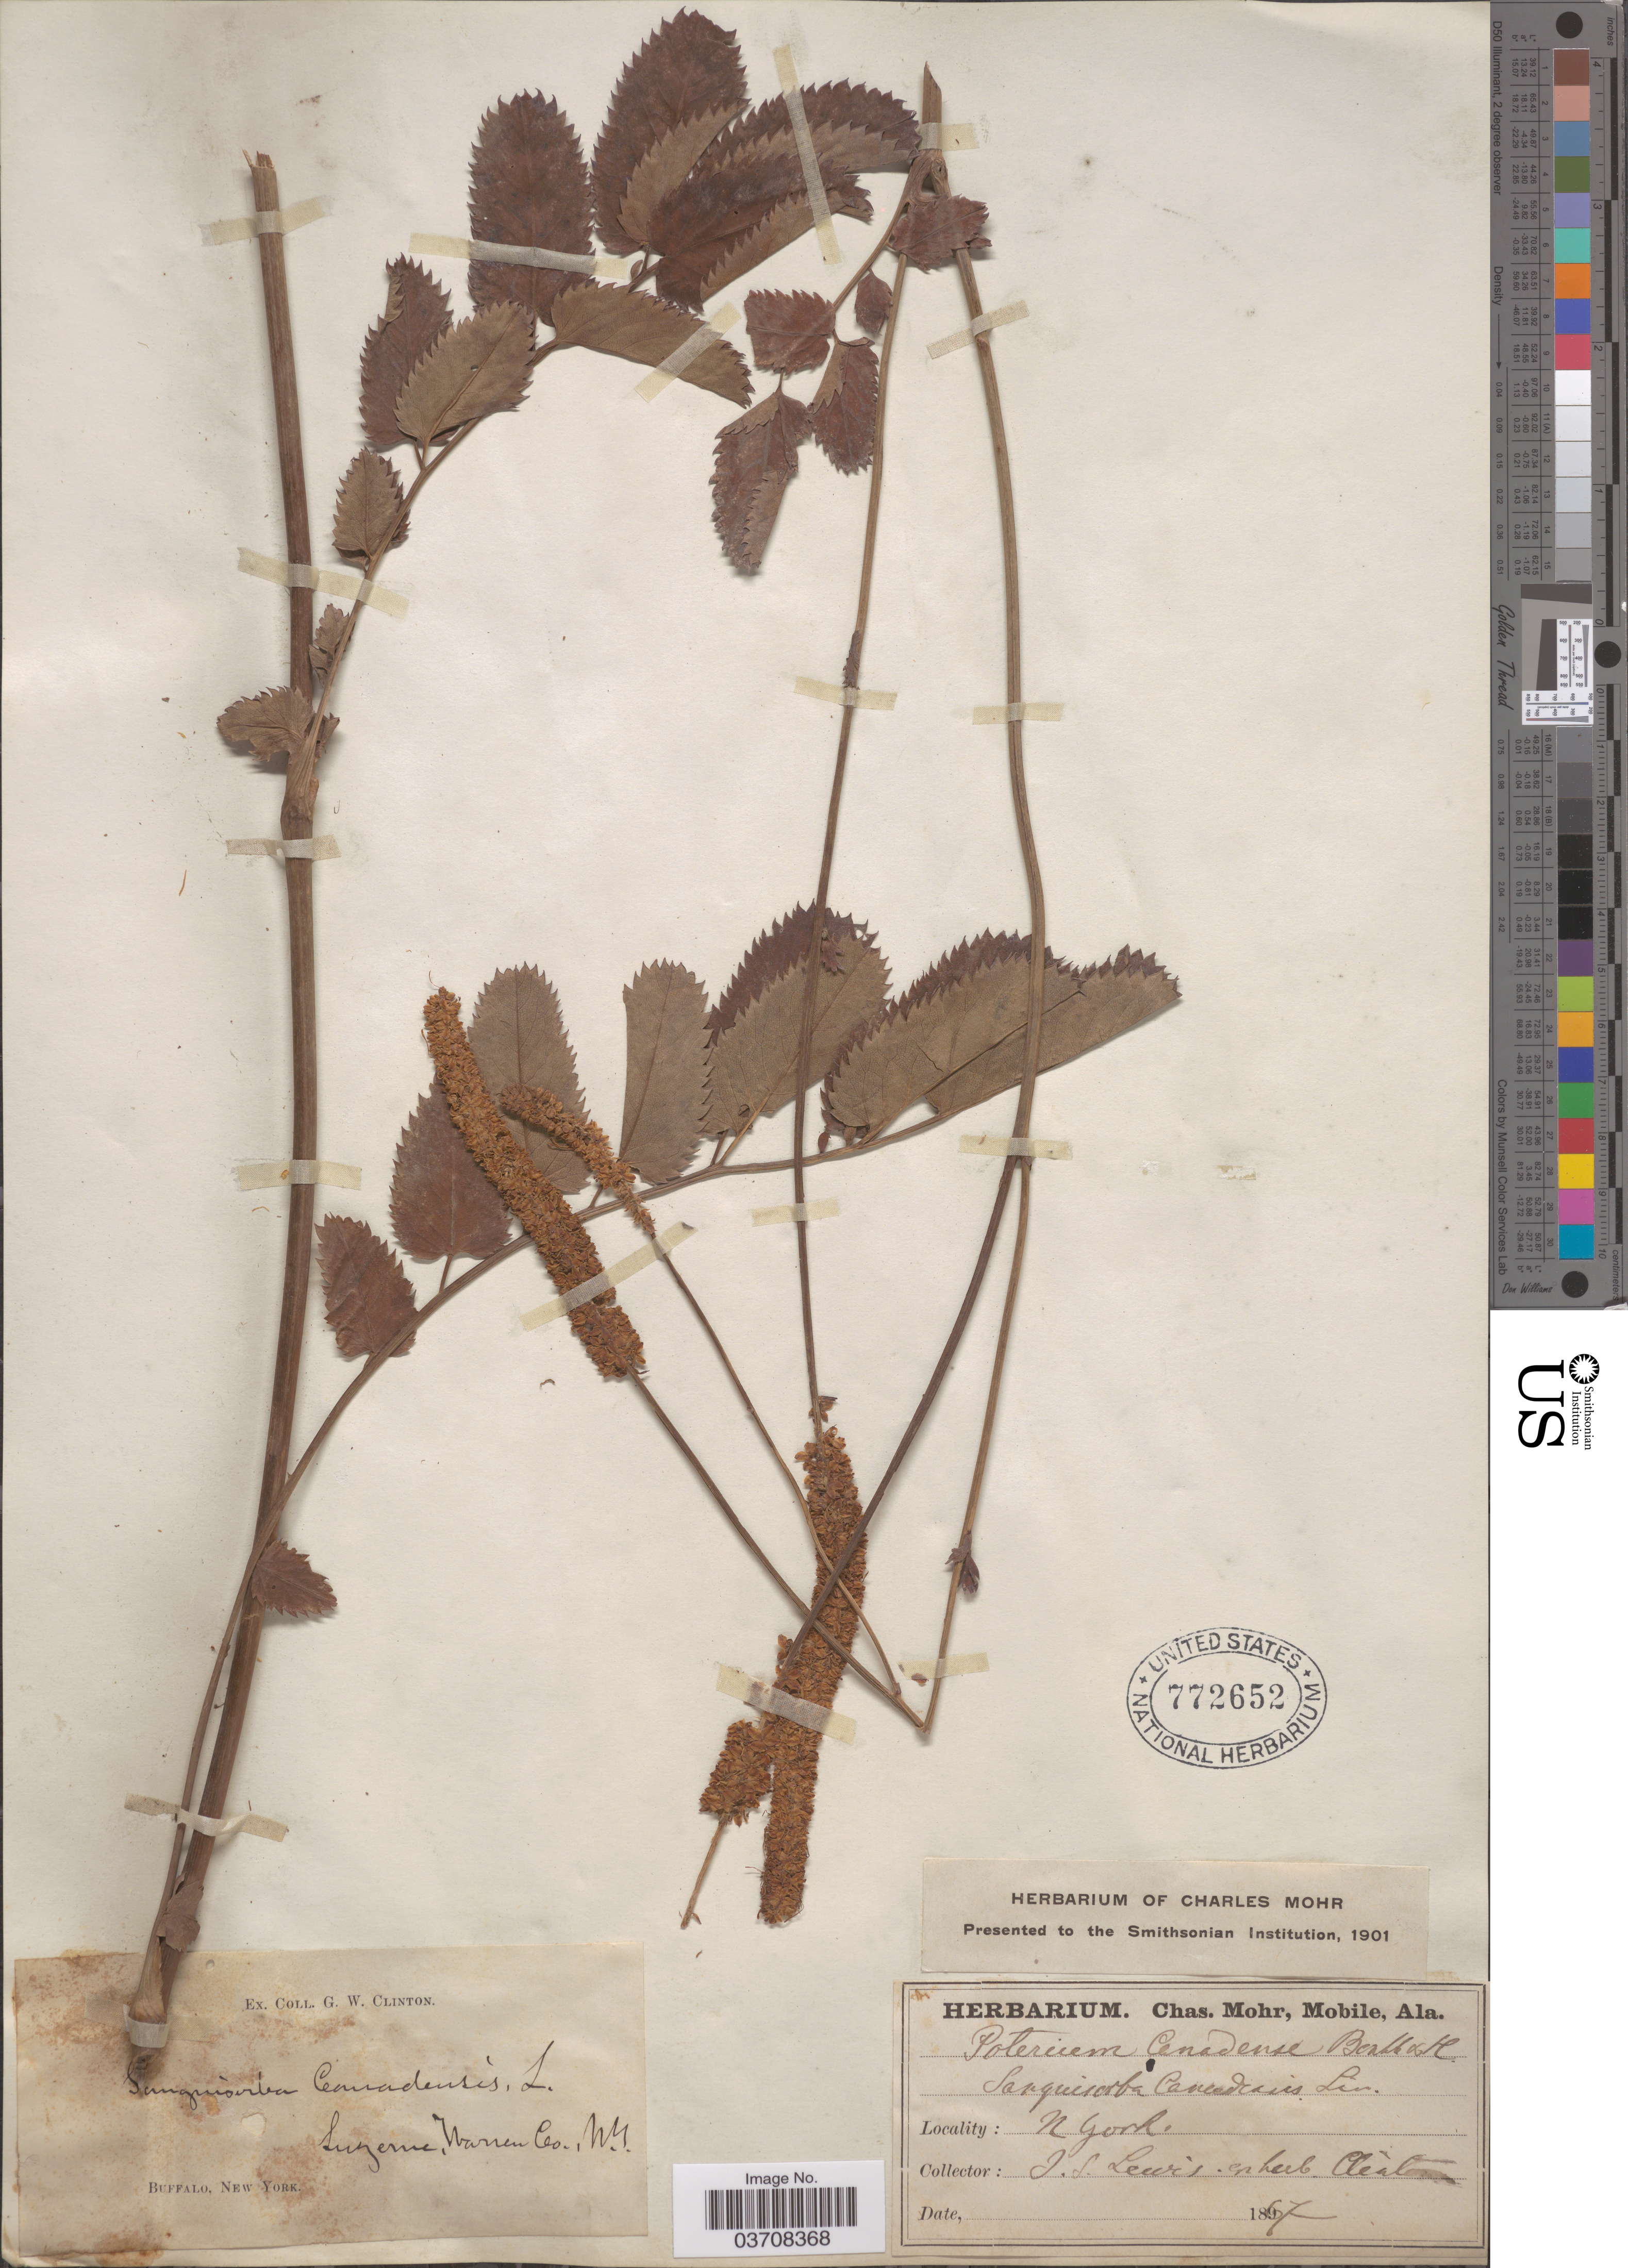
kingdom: Plantae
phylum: Tracheophyta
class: Magnoliopsida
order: Rosales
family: Rosaceae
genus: Sanguisorba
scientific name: Sanguisorba canadensis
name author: L.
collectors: J. S. Lewis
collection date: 1867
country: United States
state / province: New York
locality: Luzerne, Warren Co.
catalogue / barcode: US 772652